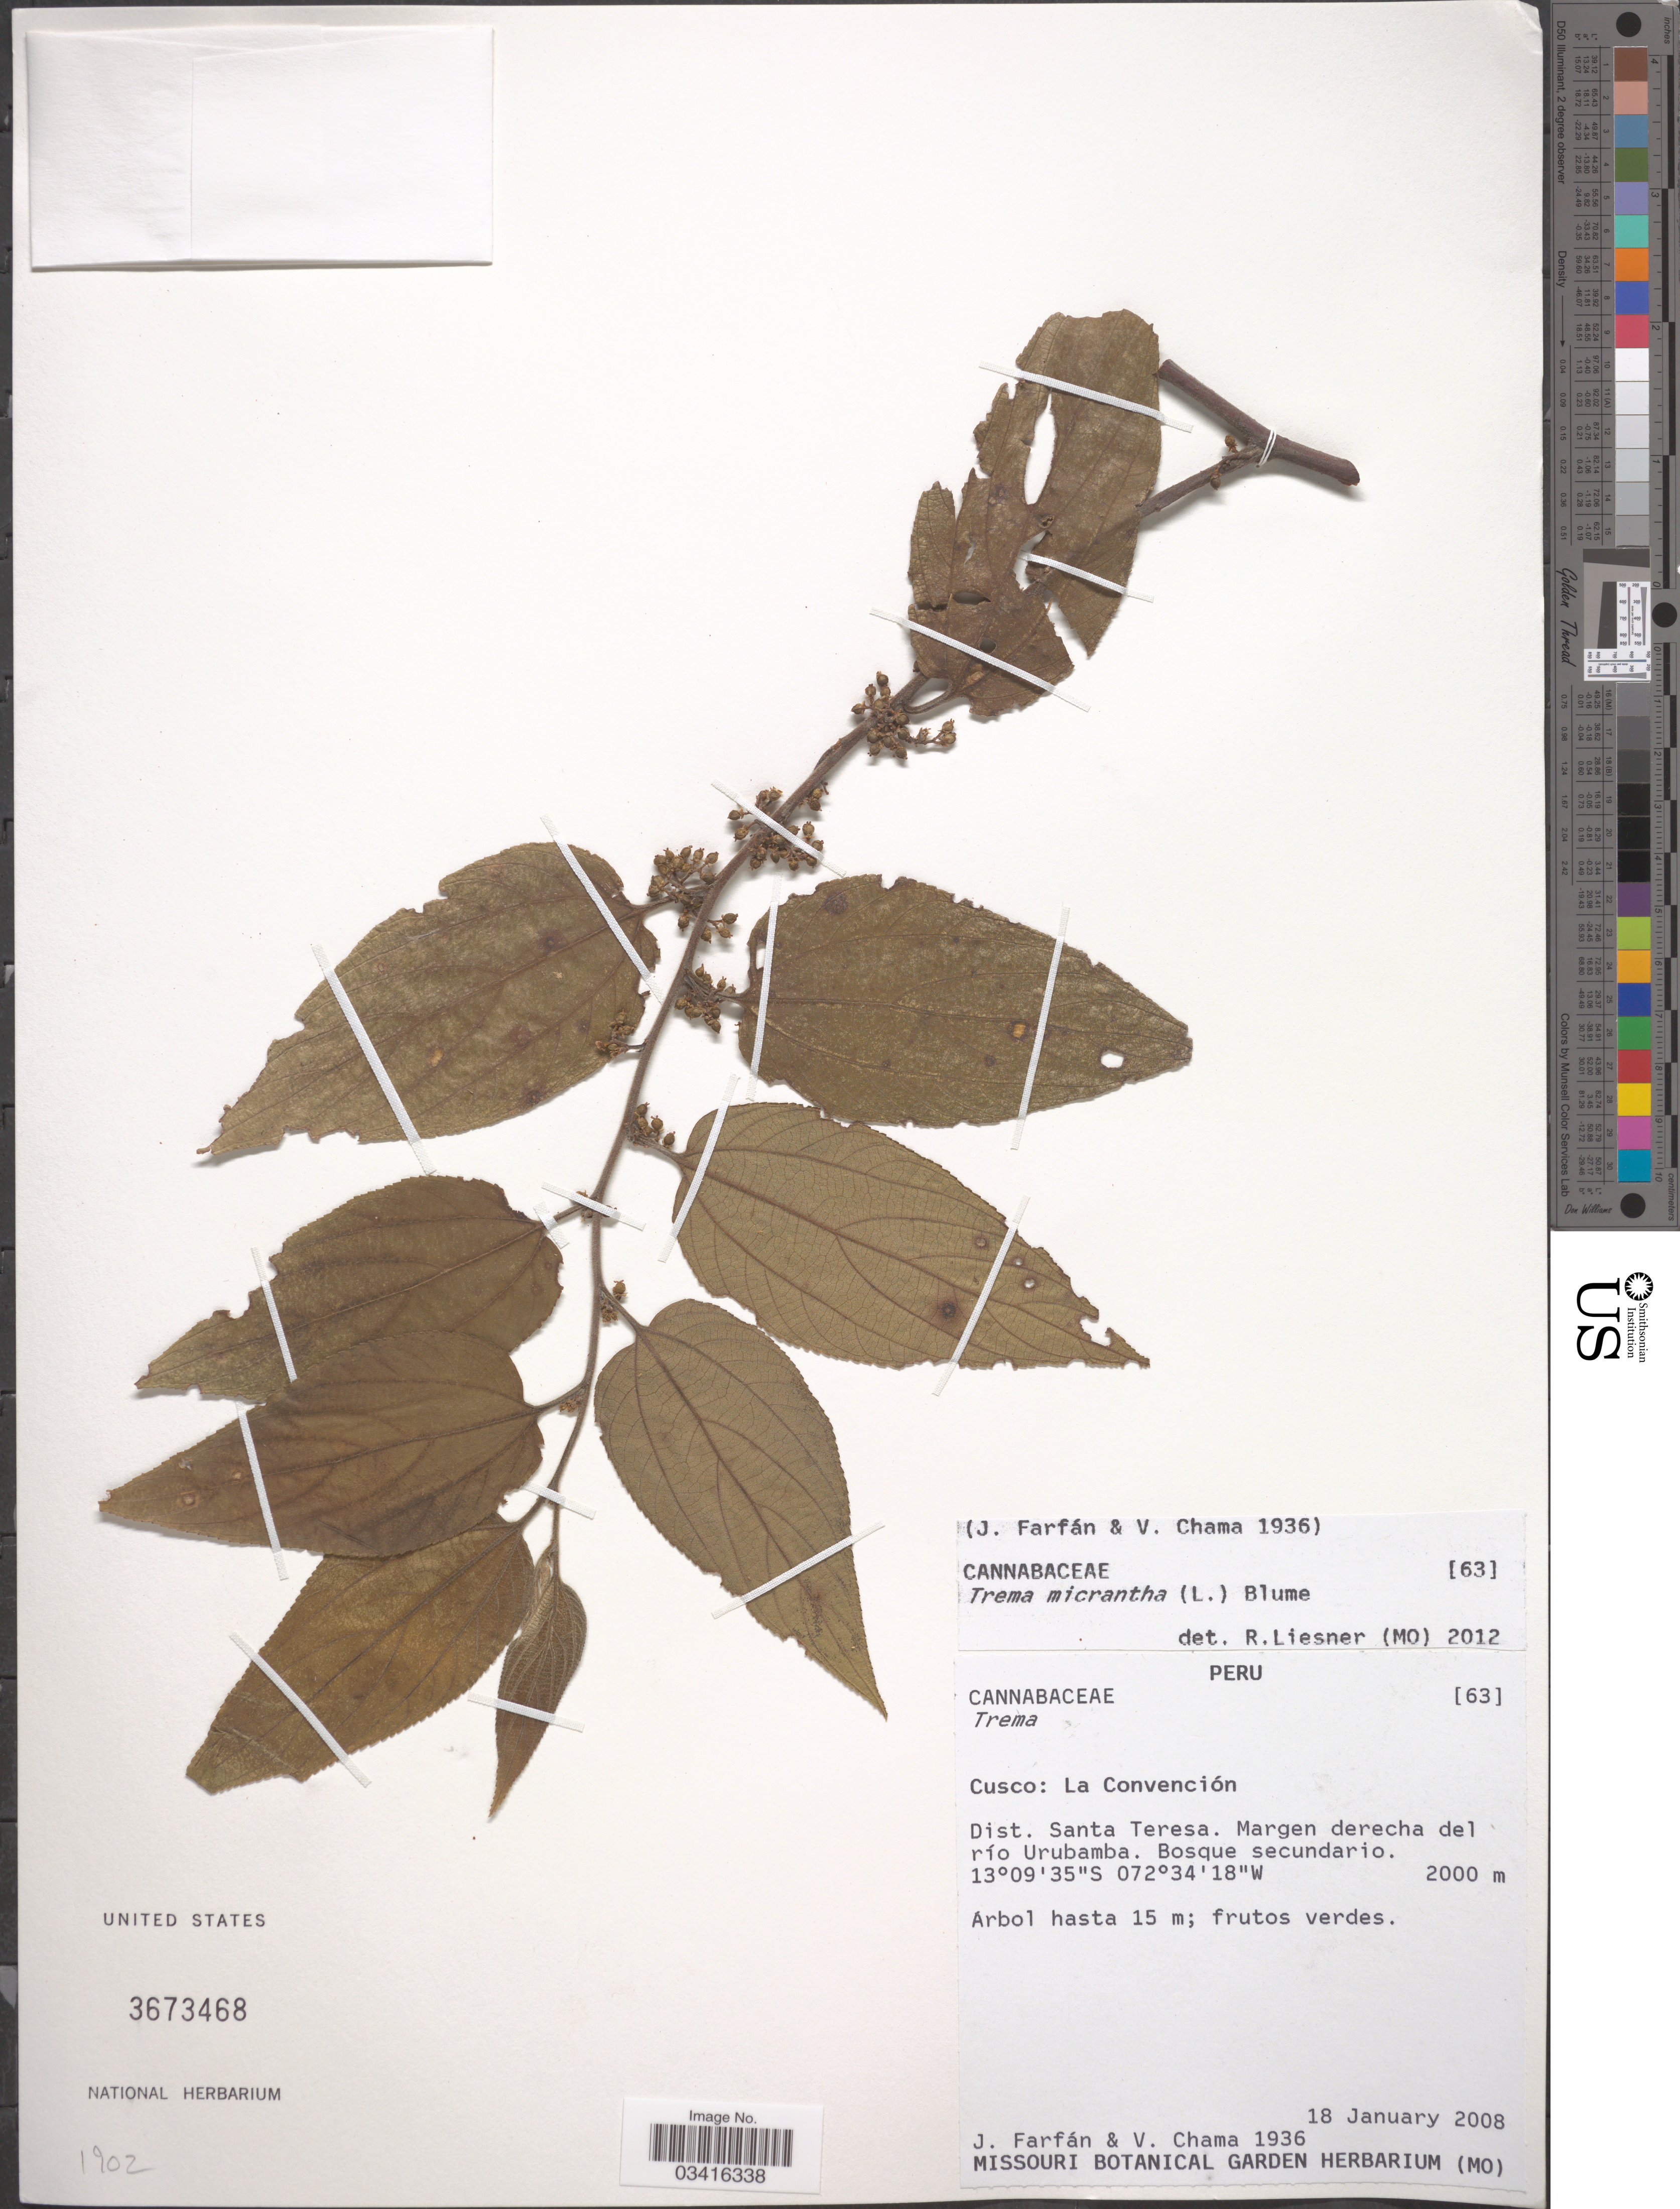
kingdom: Plantae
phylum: Tracheophyta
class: Magnoliopsida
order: Rosales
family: Cannabaceae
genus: Trema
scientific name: Trema micranthum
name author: (L.) Blume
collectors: J. Farfán & V. Chama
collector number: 1936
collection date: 2008-01-18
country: Peru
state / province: Cusco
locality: La Convención. Dist. Santa Teresa. Margen derecha del río Urubamba.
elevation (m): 2000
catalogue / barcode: US 3673468